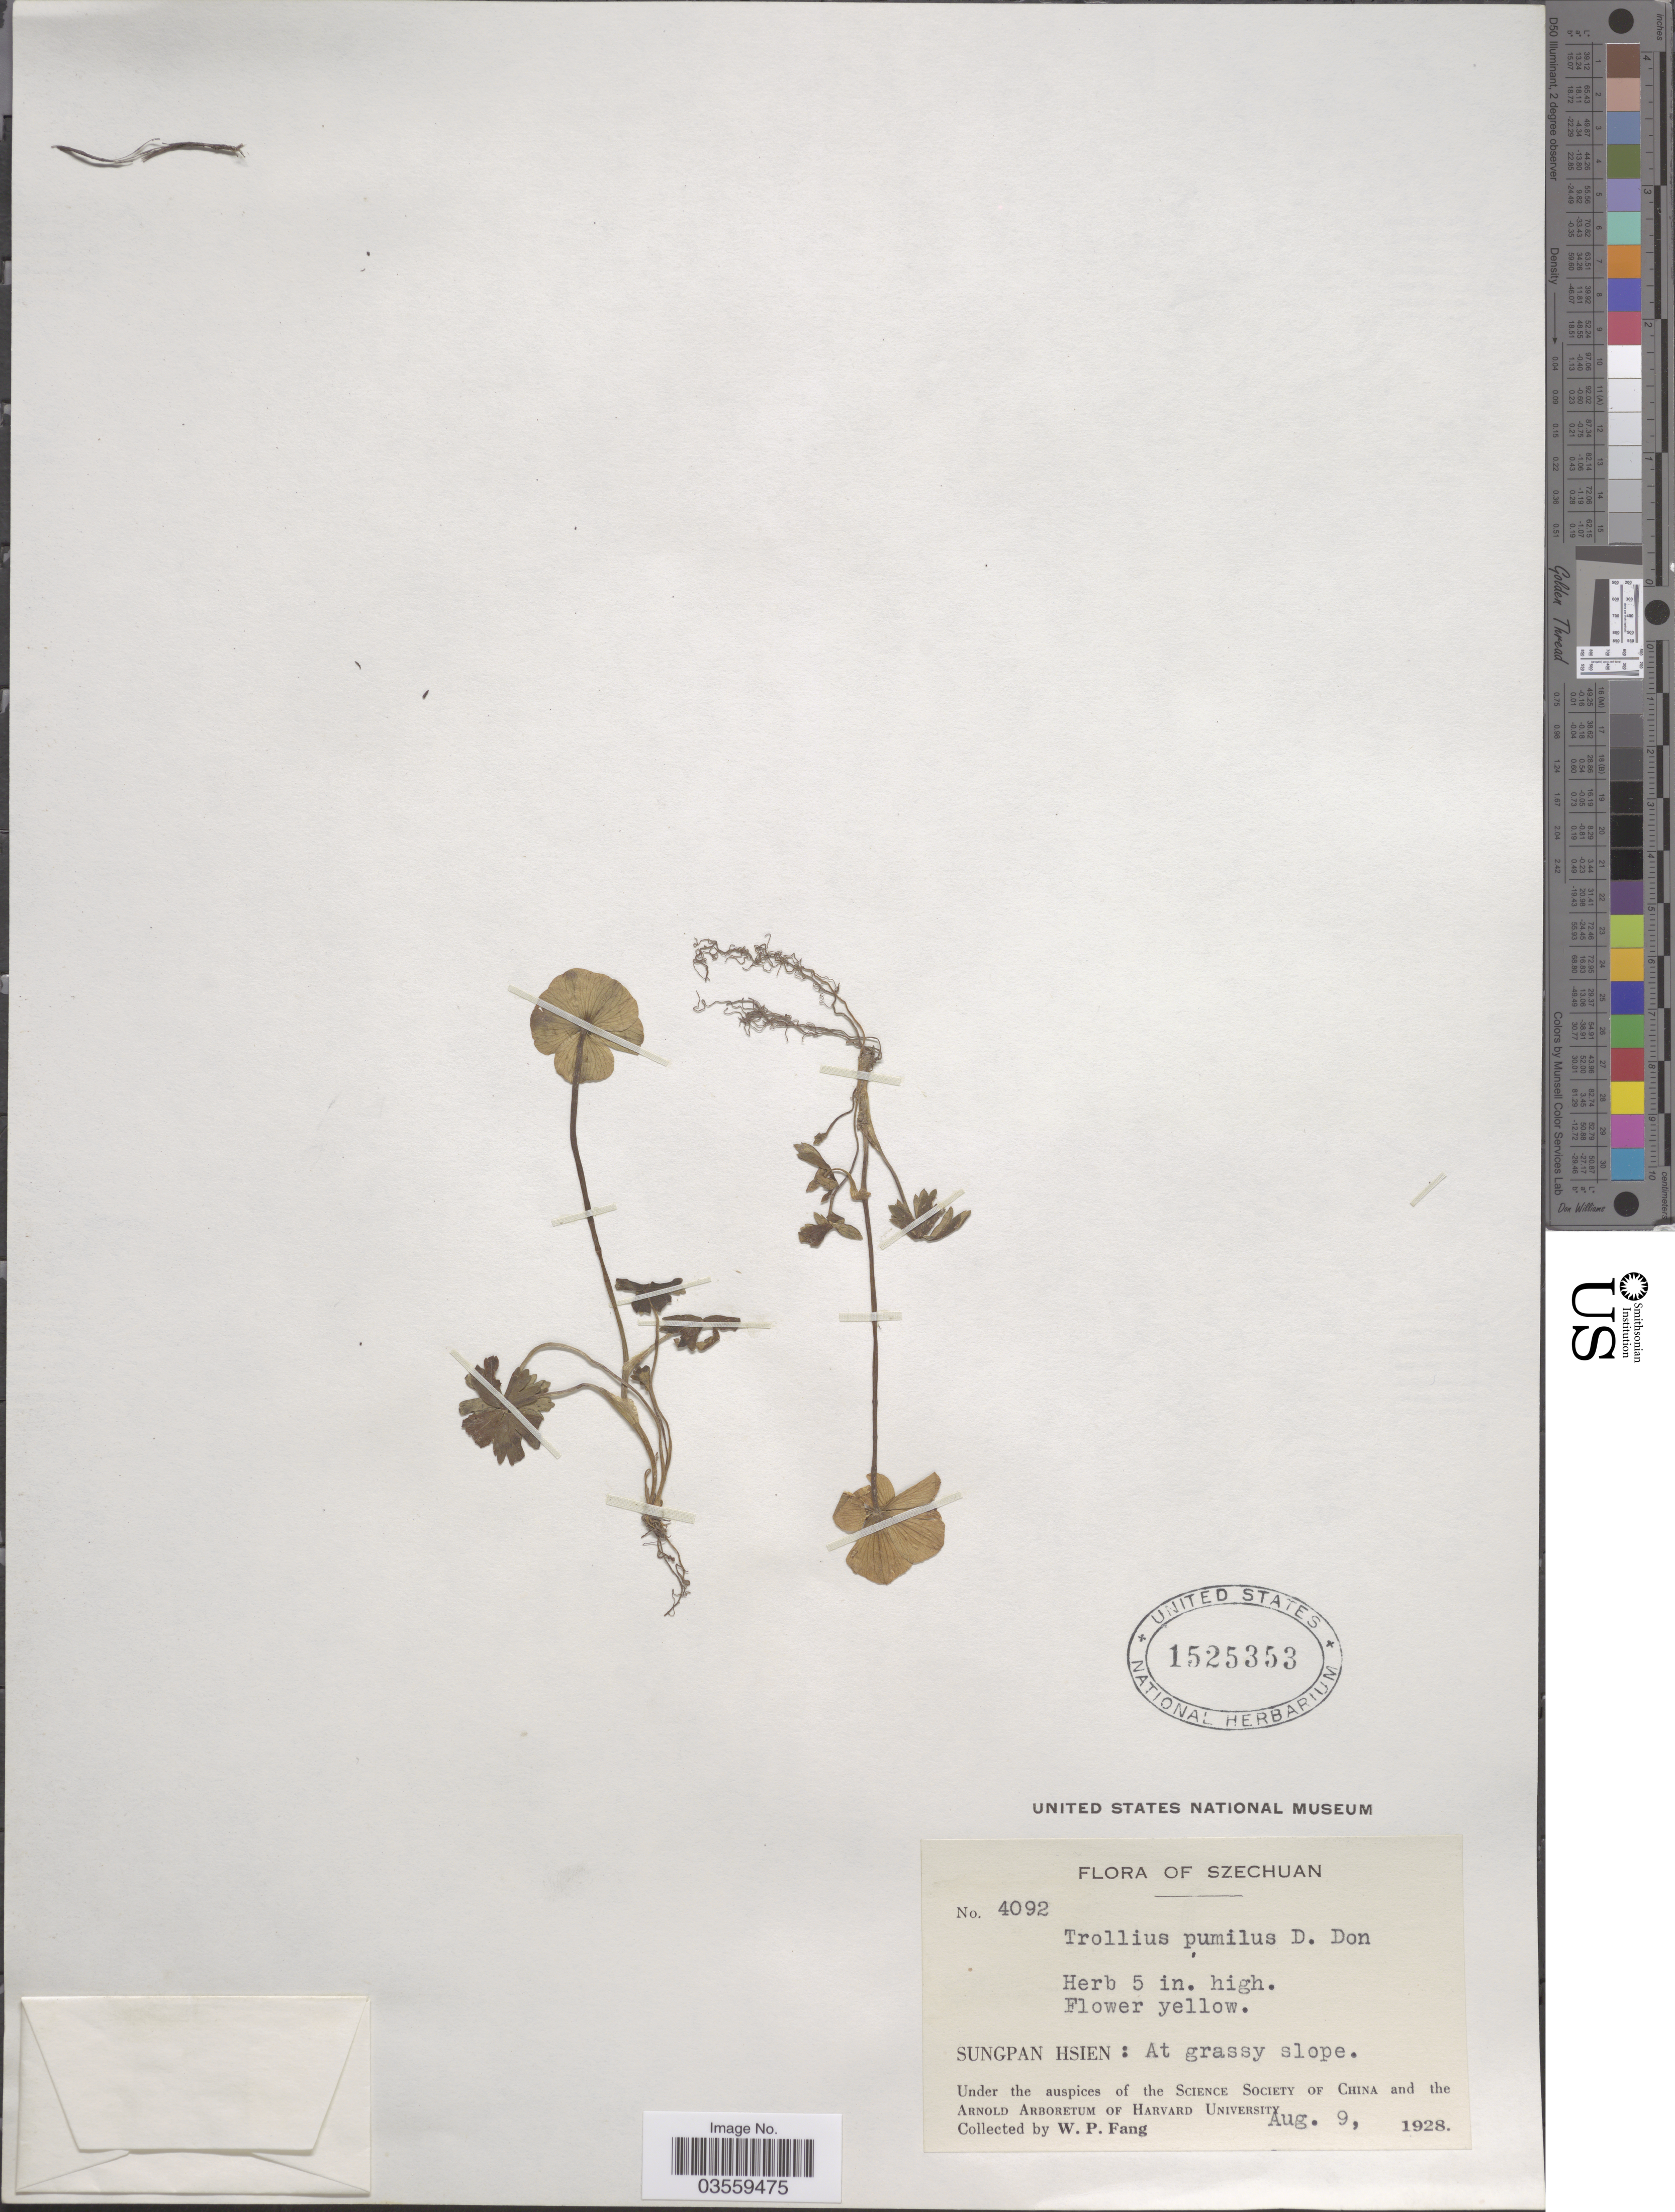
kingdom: Plantae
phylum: Tracheophyta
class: Magnoliopsida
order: Ranunculales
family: Ranunculaceae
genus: Trollius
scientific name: Trollius pumilus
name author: D. Don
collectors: W. P. Fang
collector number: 4092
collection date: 1928-08-09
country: China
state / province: Sichuan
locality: Szechuan. Sungpan Hsien.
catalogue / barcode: US 1525353